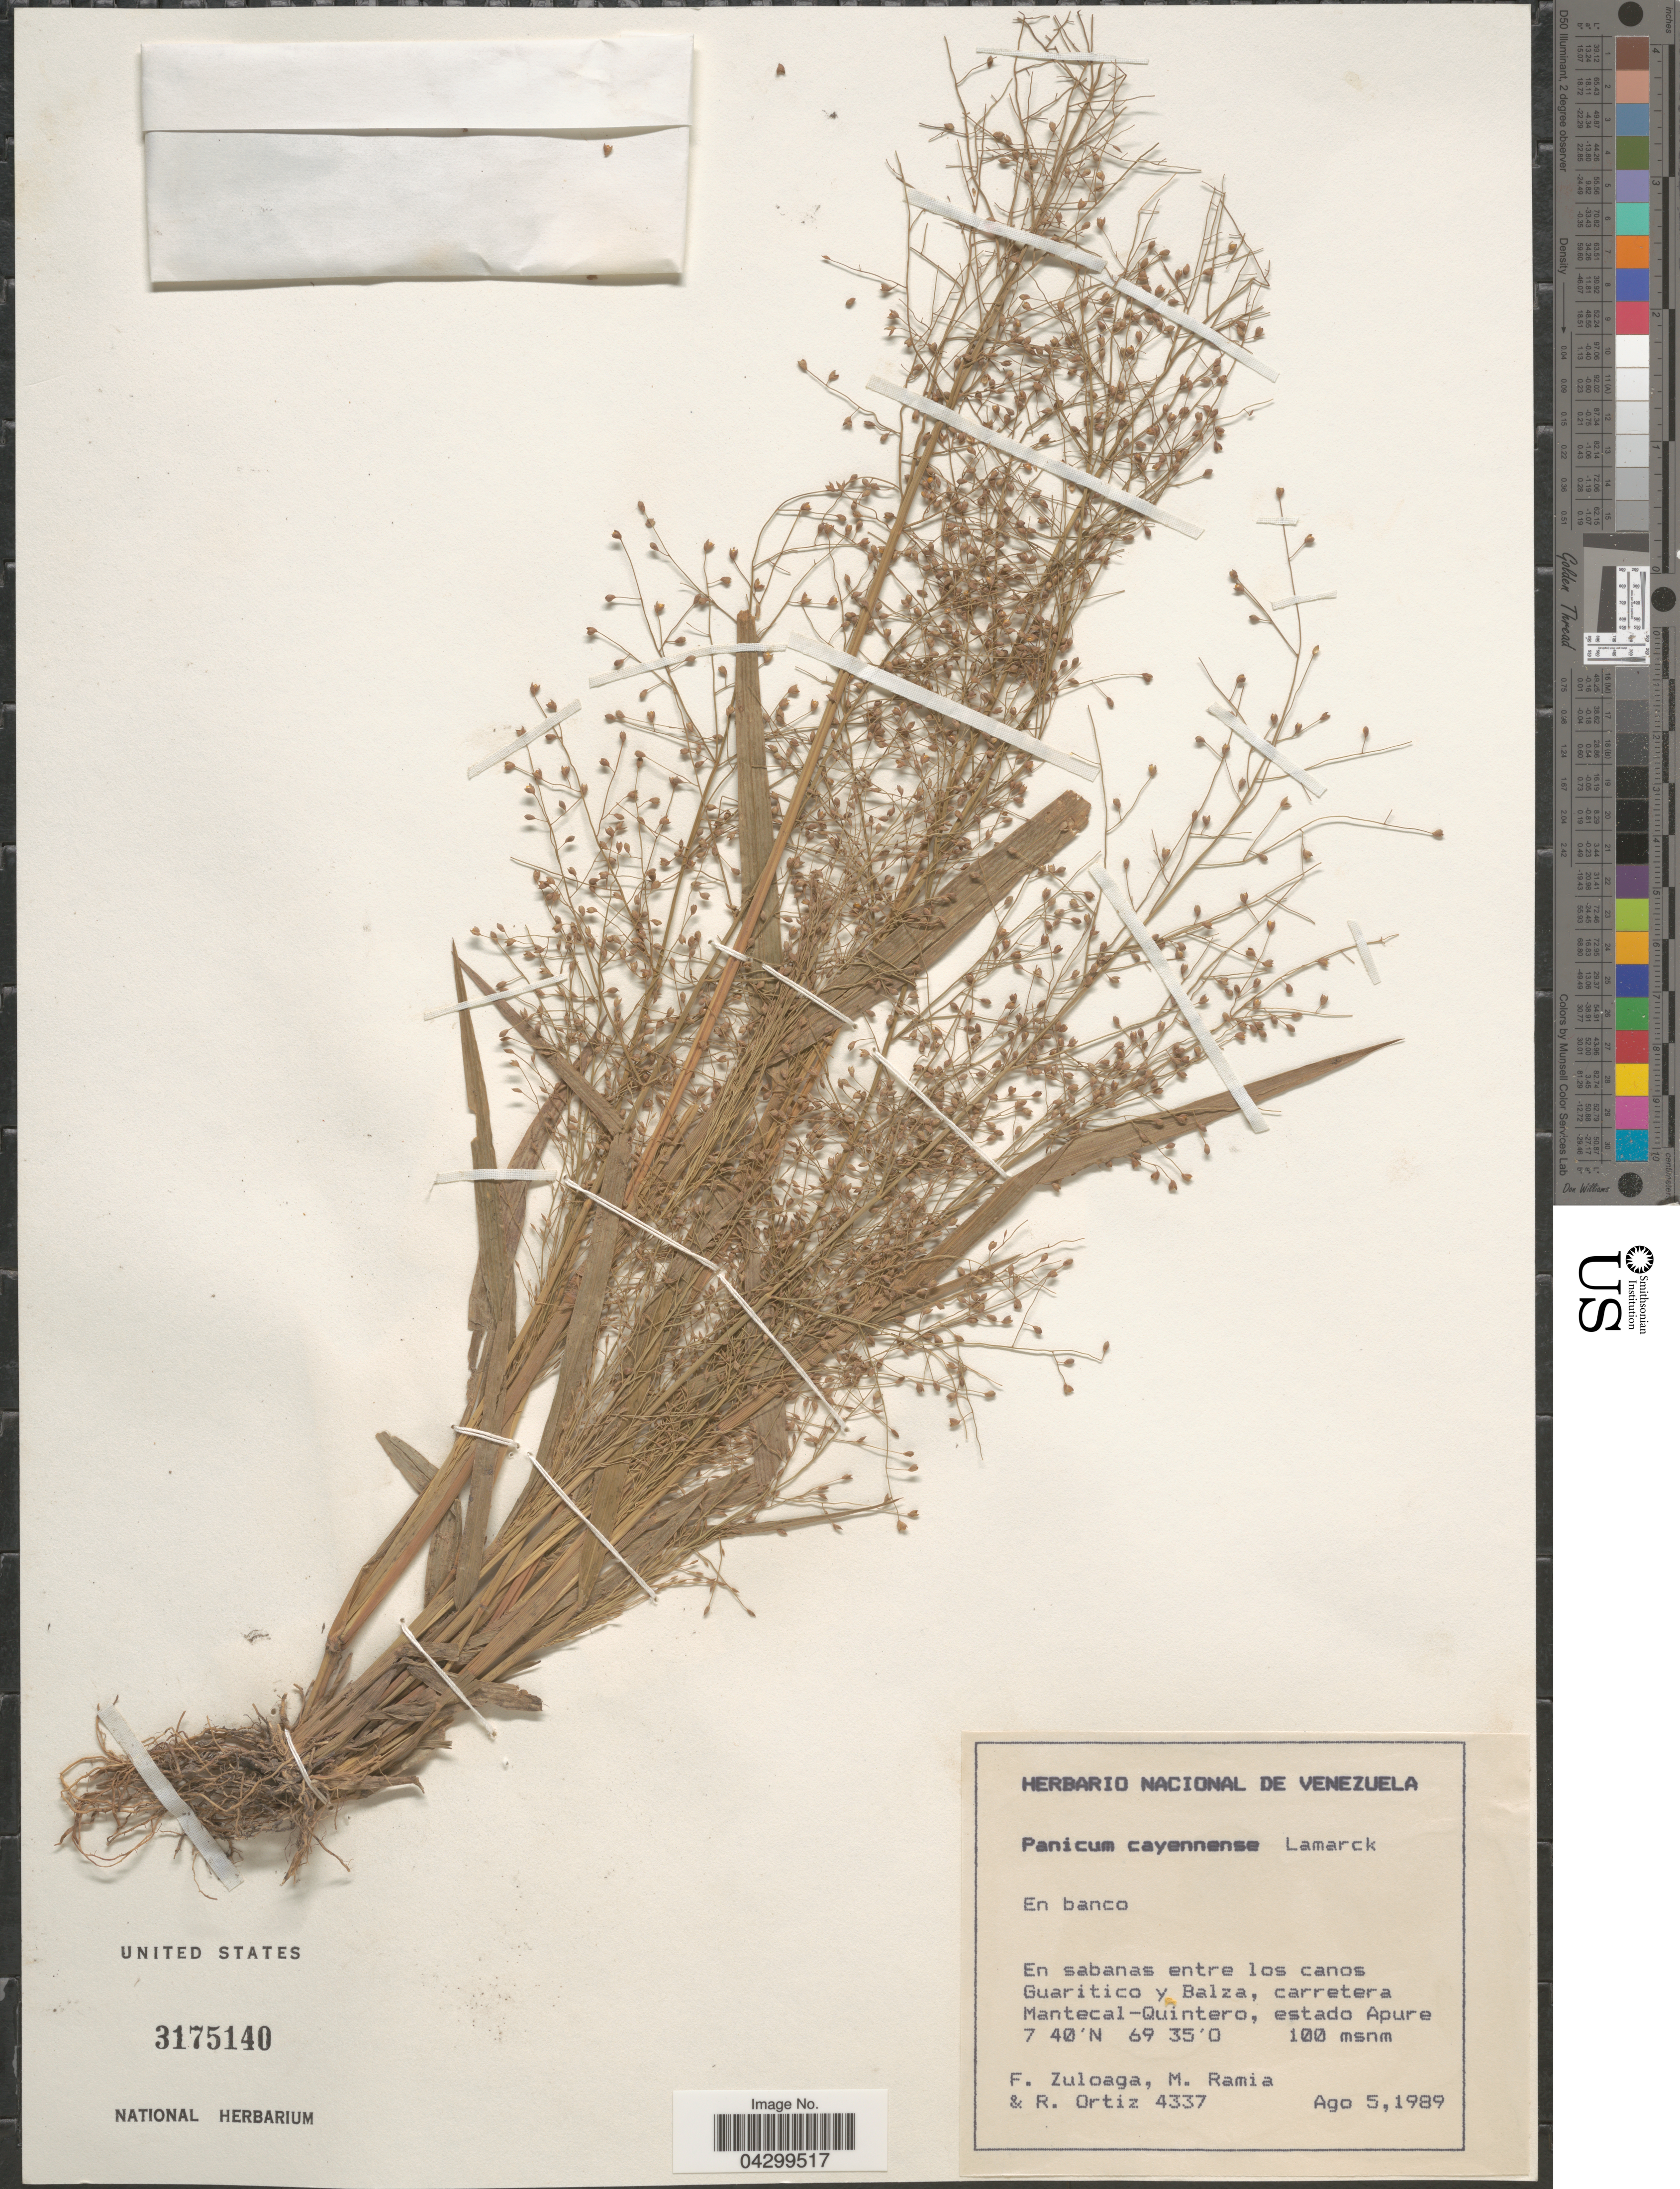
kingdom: Plantae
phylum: Tracheophyta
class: Liliopsida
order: Poales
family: Poaceae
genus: Panicum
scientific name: Panicum cayennense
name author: Lam.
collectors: F. Zuloaga, M. Ramia & R. Ortiz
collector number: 4337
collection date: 1989-08-05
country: Venezuela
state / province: Apure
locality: En sabanas entre los canos Guaritico y Balza, carretera Mantecal-Quintero.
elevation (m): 100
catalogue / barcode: US 3175140